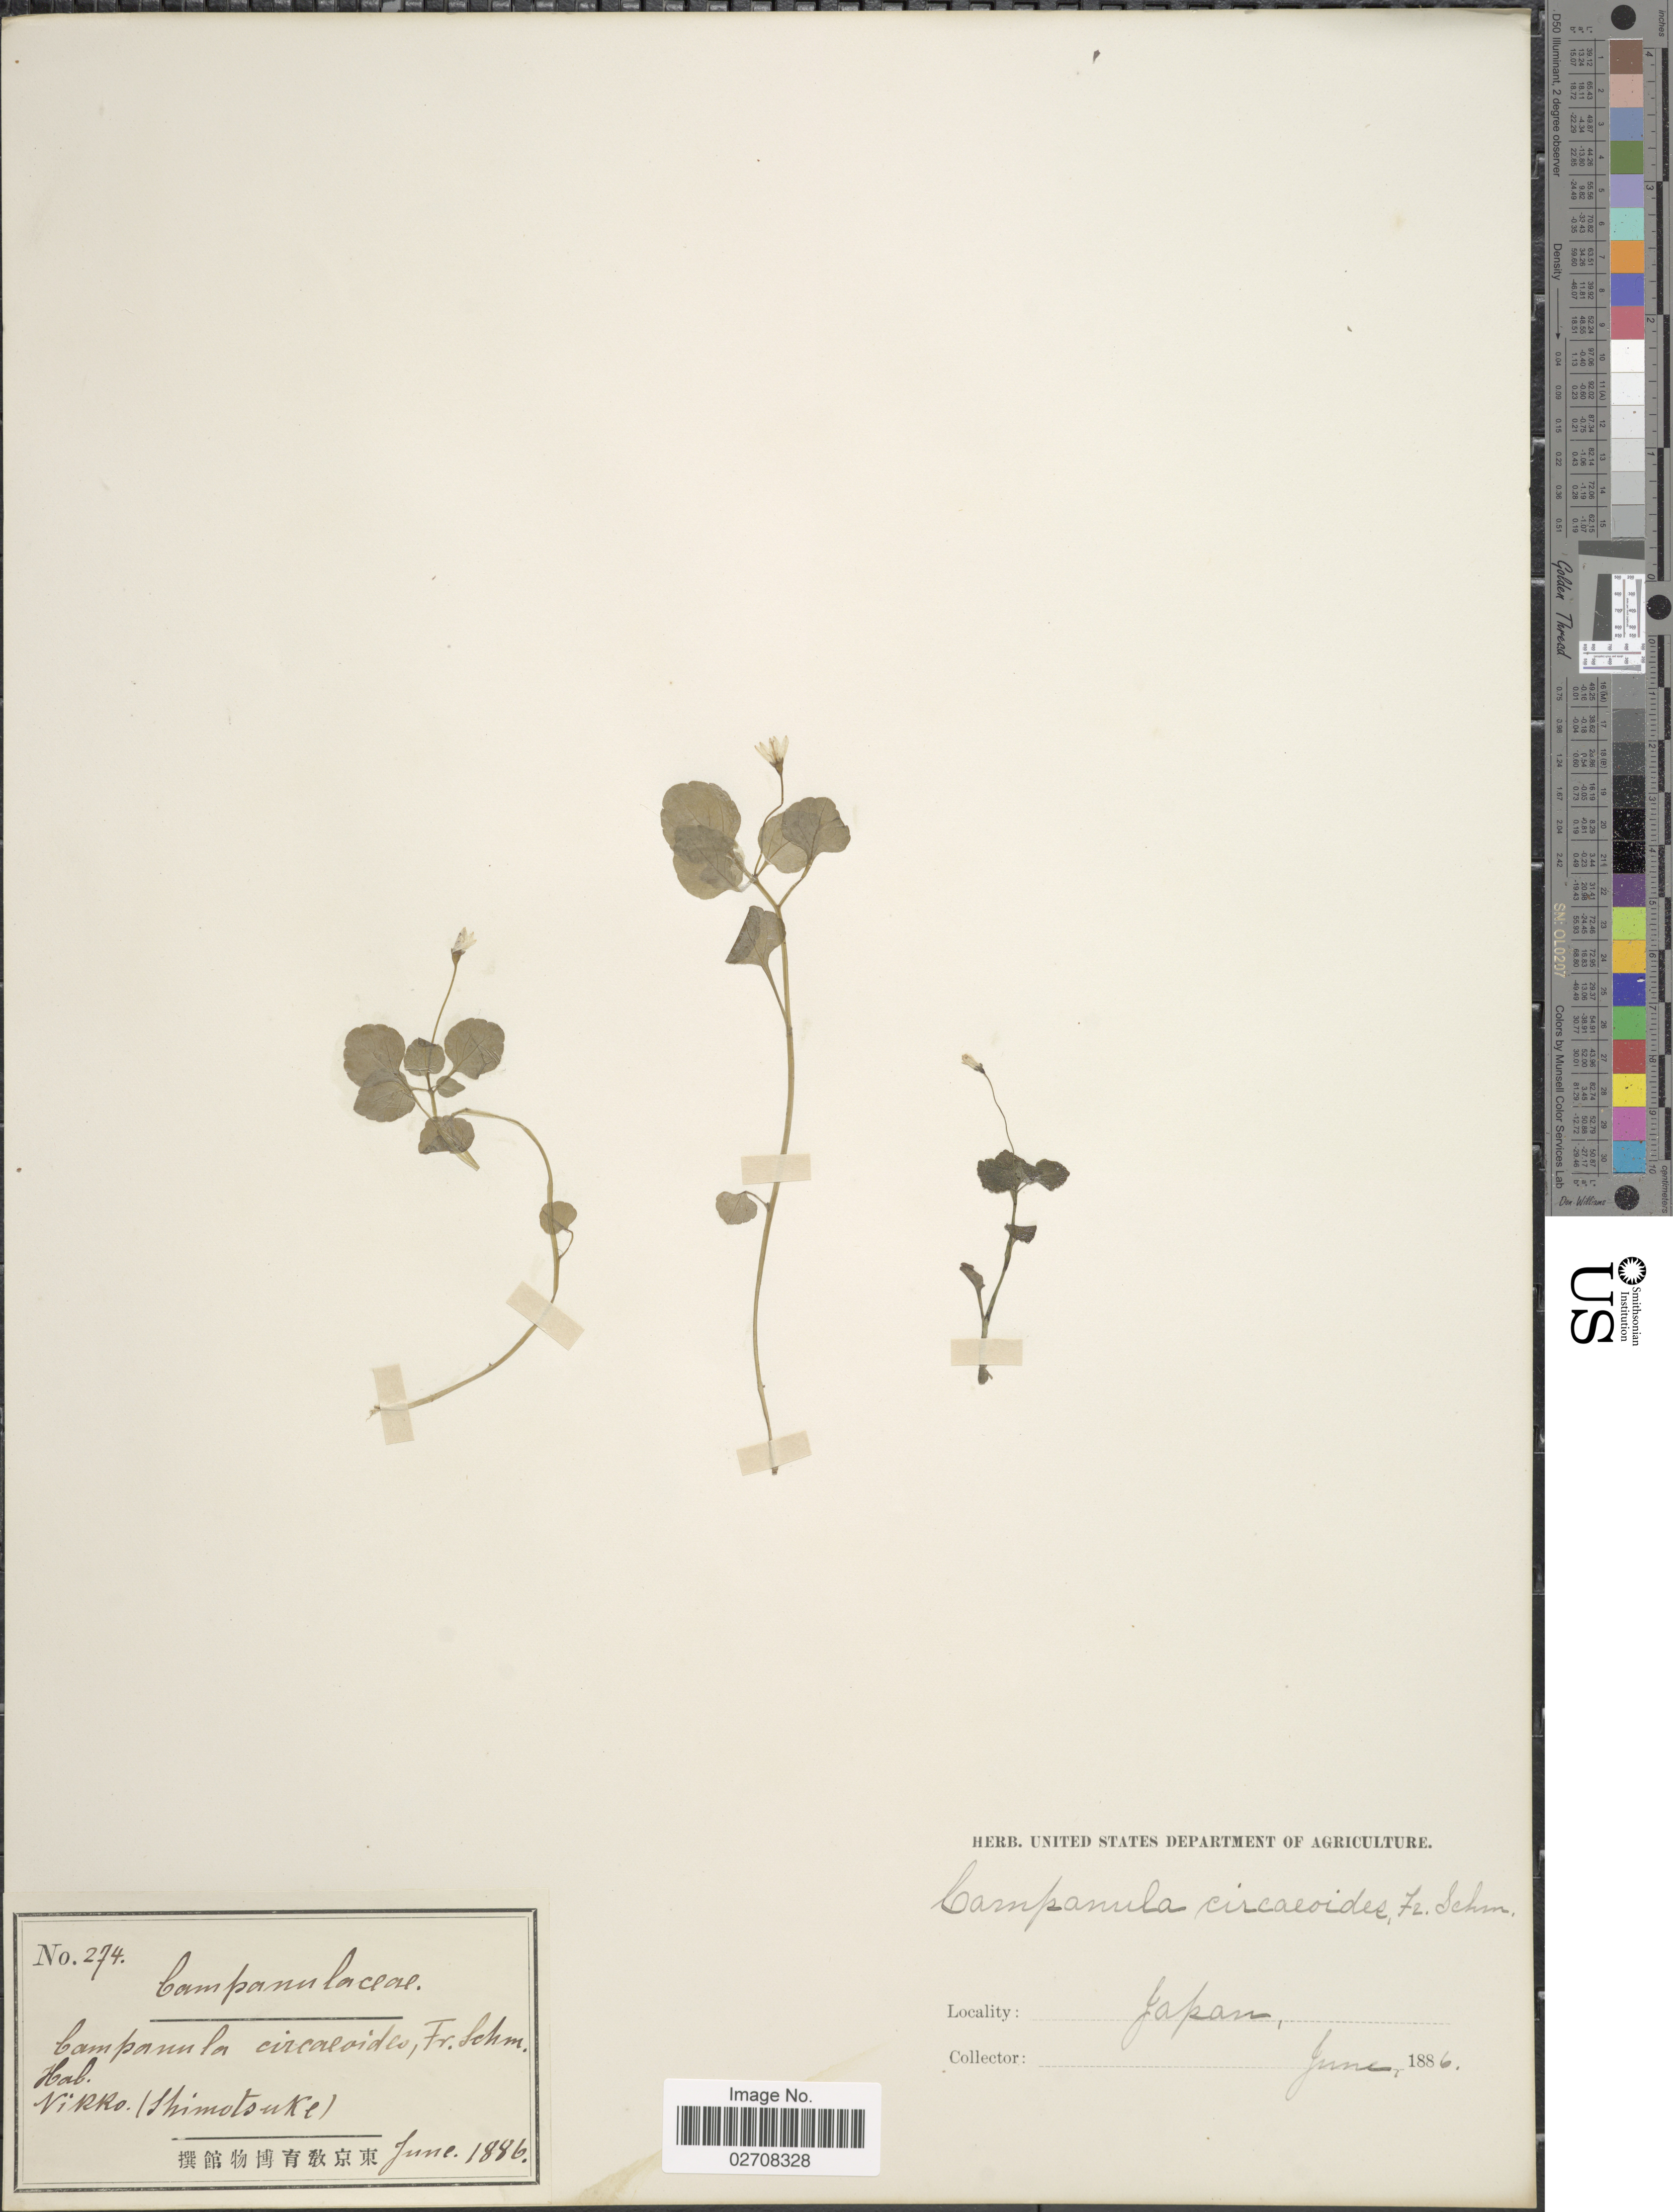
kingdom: Plantae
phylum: Tracheophyta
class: Magnoliopsida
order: Asterales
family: Campanulaceae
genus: Campanula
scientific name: Campanula circaeoides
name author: F. Schmidt ex Miq.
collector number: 274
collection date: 1886-06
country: Japan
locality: Virro (Shimotsuke)